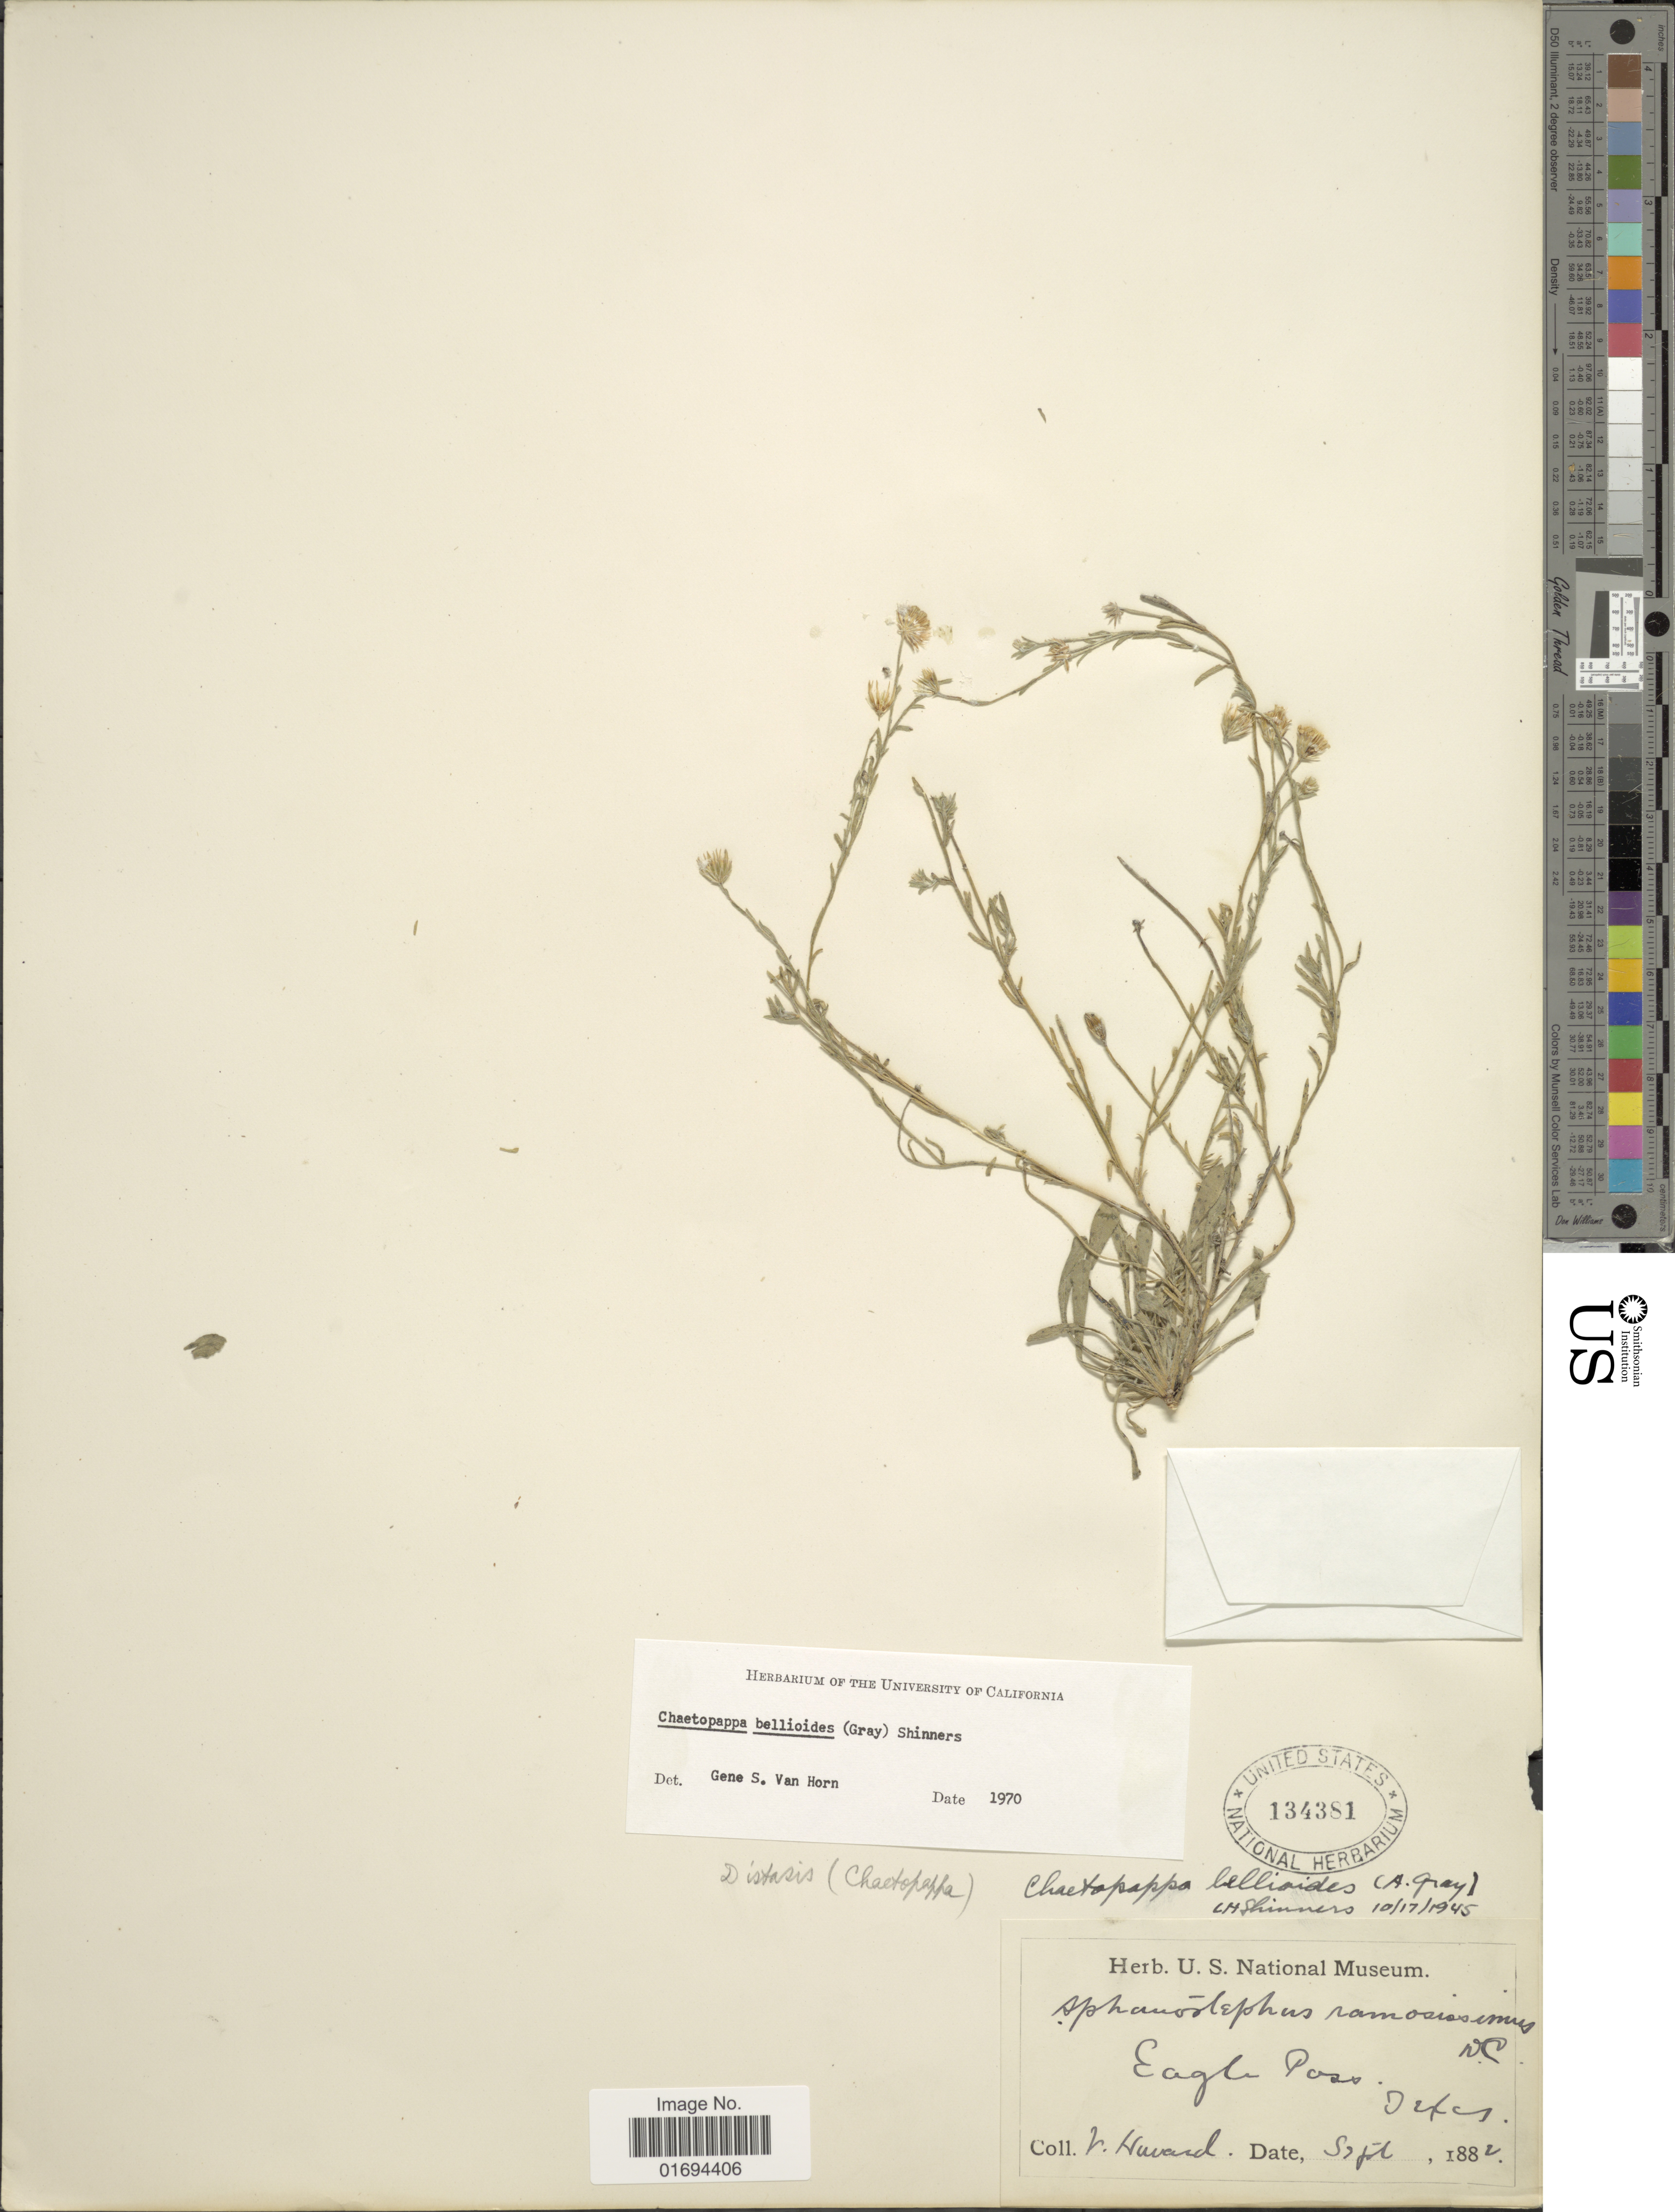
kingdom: Plantae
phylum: Tracheophyta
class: Magnoliopsida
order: Asterales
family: Asteraceae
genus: Chaetopappa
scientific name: Chaetopappa bellioides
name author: (A. Gray) Shinners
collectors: V. Howard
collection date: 1882-09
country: United States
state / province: Texas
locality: Eagle Pass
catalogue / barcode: US 134381